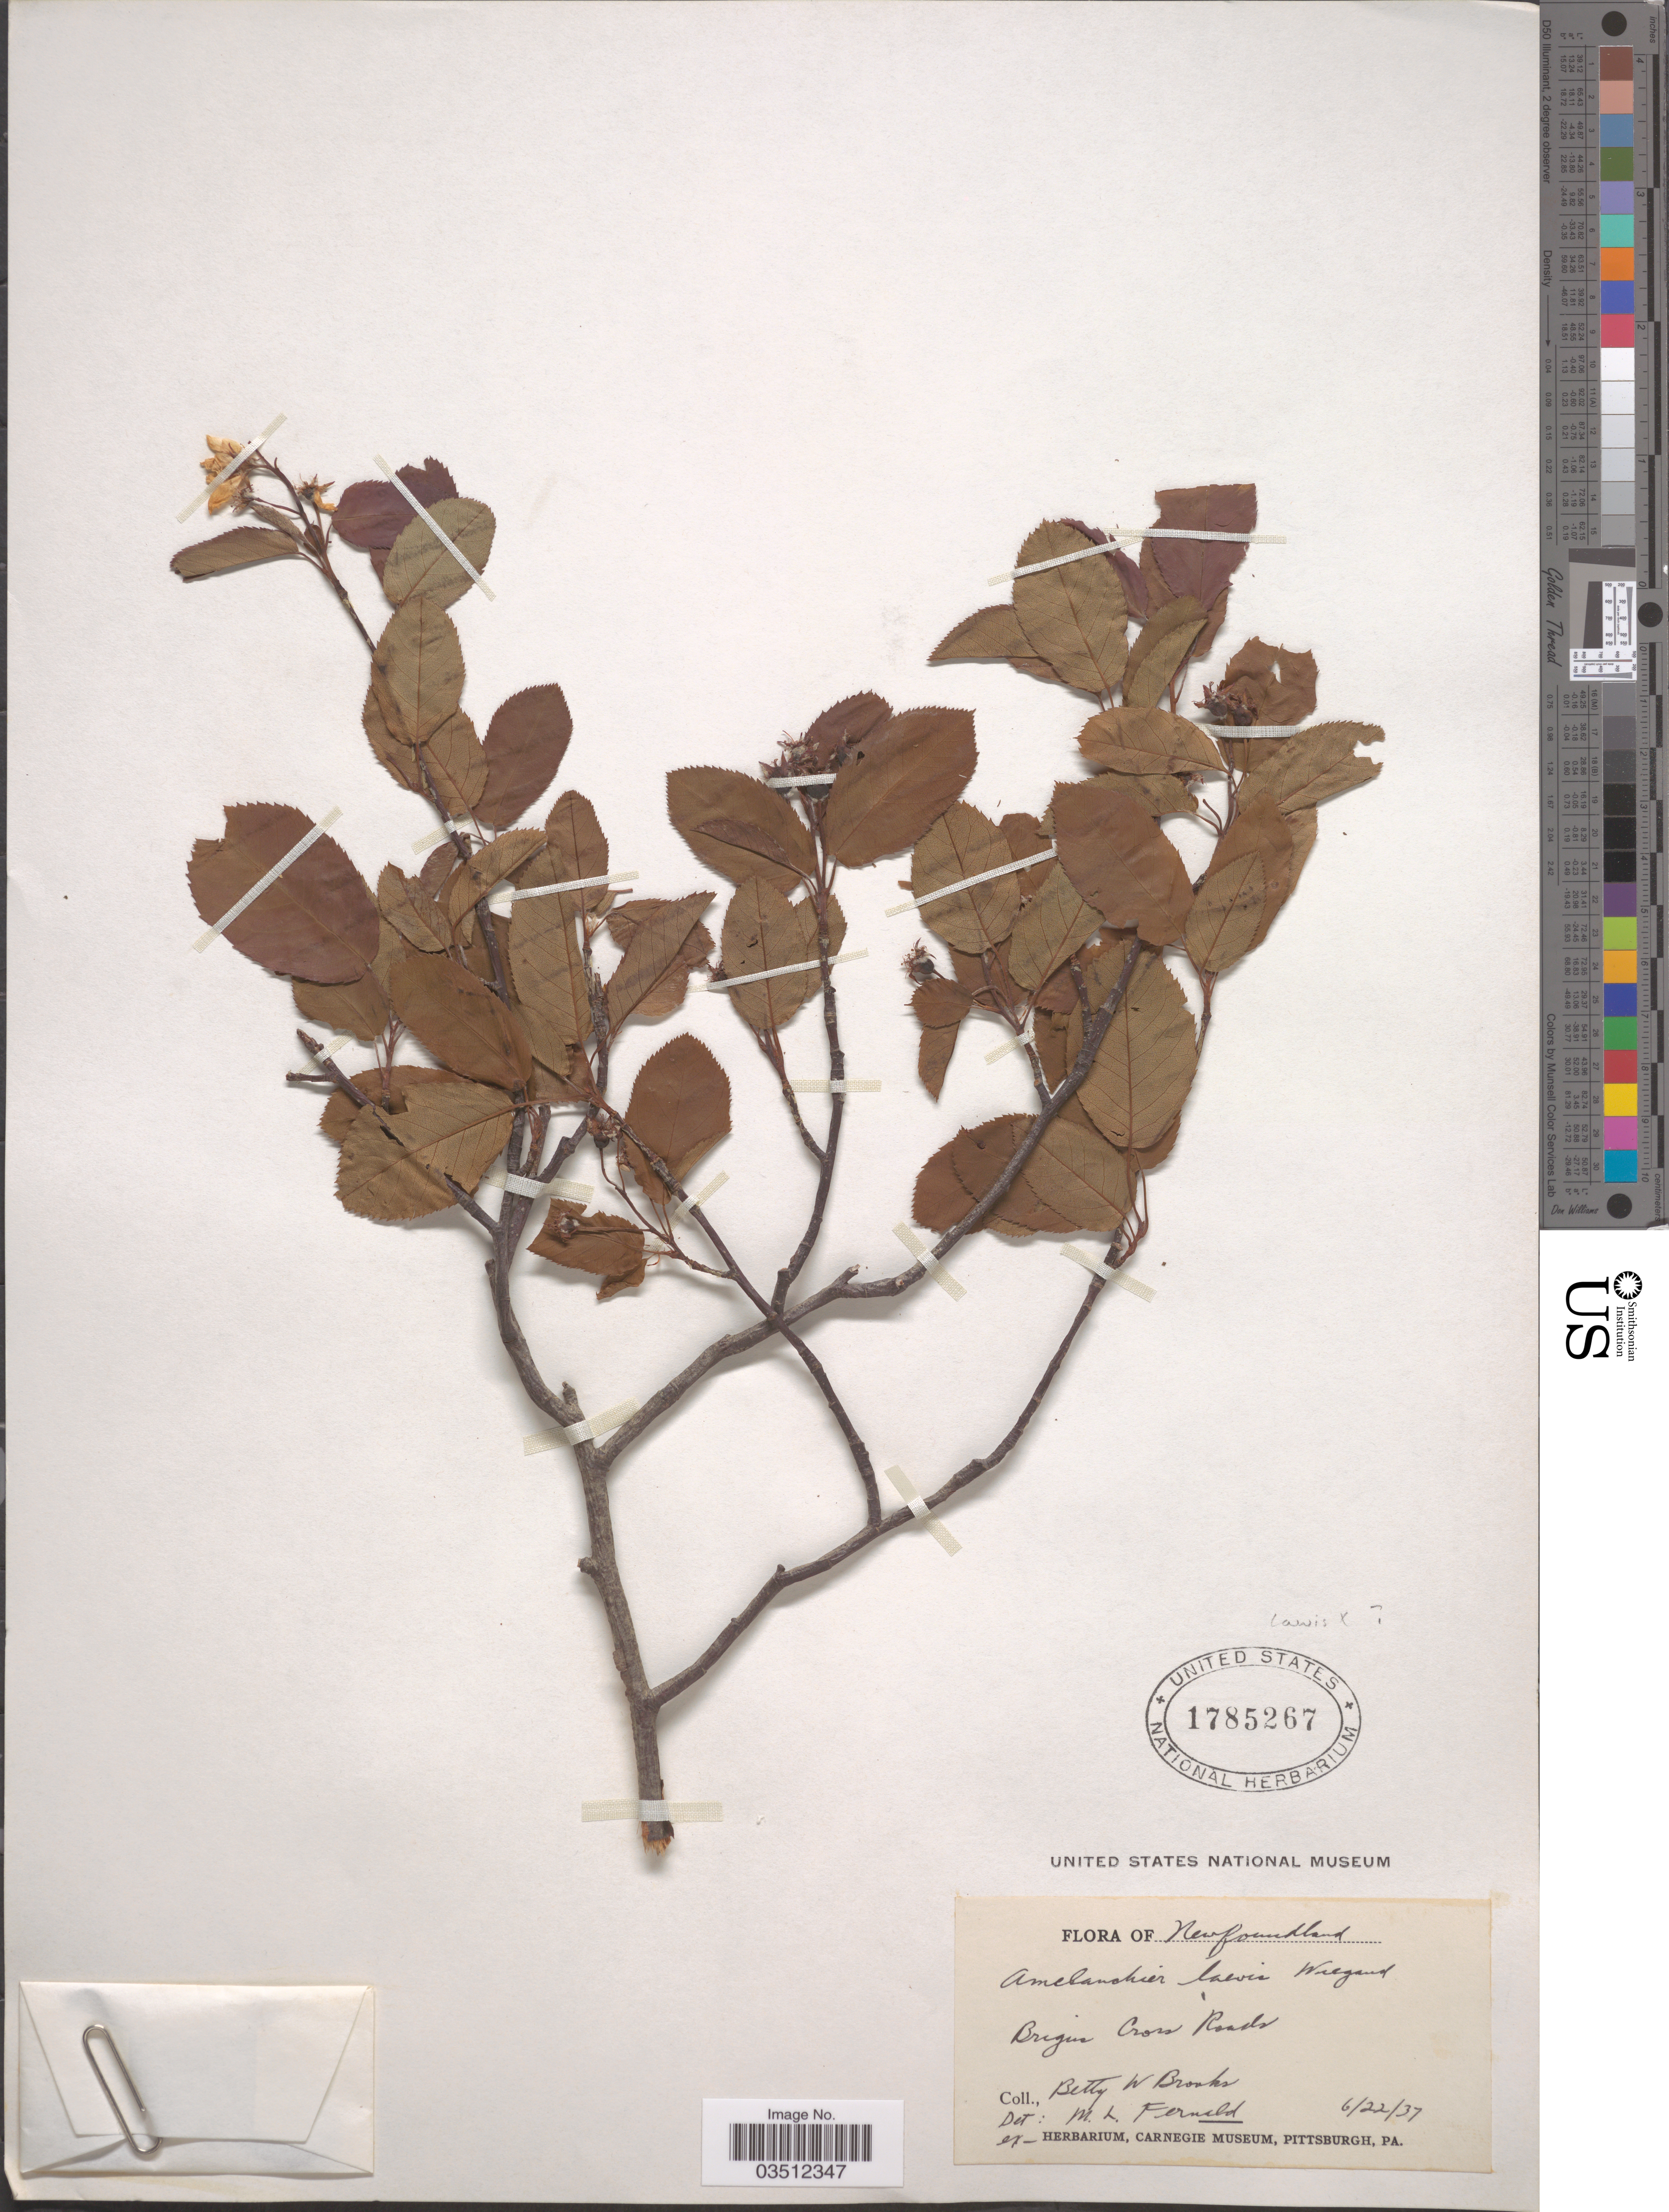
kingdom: Plantae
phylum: Tracheophyta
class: Magnoliopsida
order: Rosales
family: Rosaceae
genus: Amelanchier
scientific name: Amelanchier laevis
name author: Wiegand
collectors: B. Brooks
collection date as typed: Transcribed d/m/y: 22/6/37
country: Canada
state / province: Newfoundland and Labrador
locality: Brigus Cross Roads.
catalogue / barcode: US 1785267